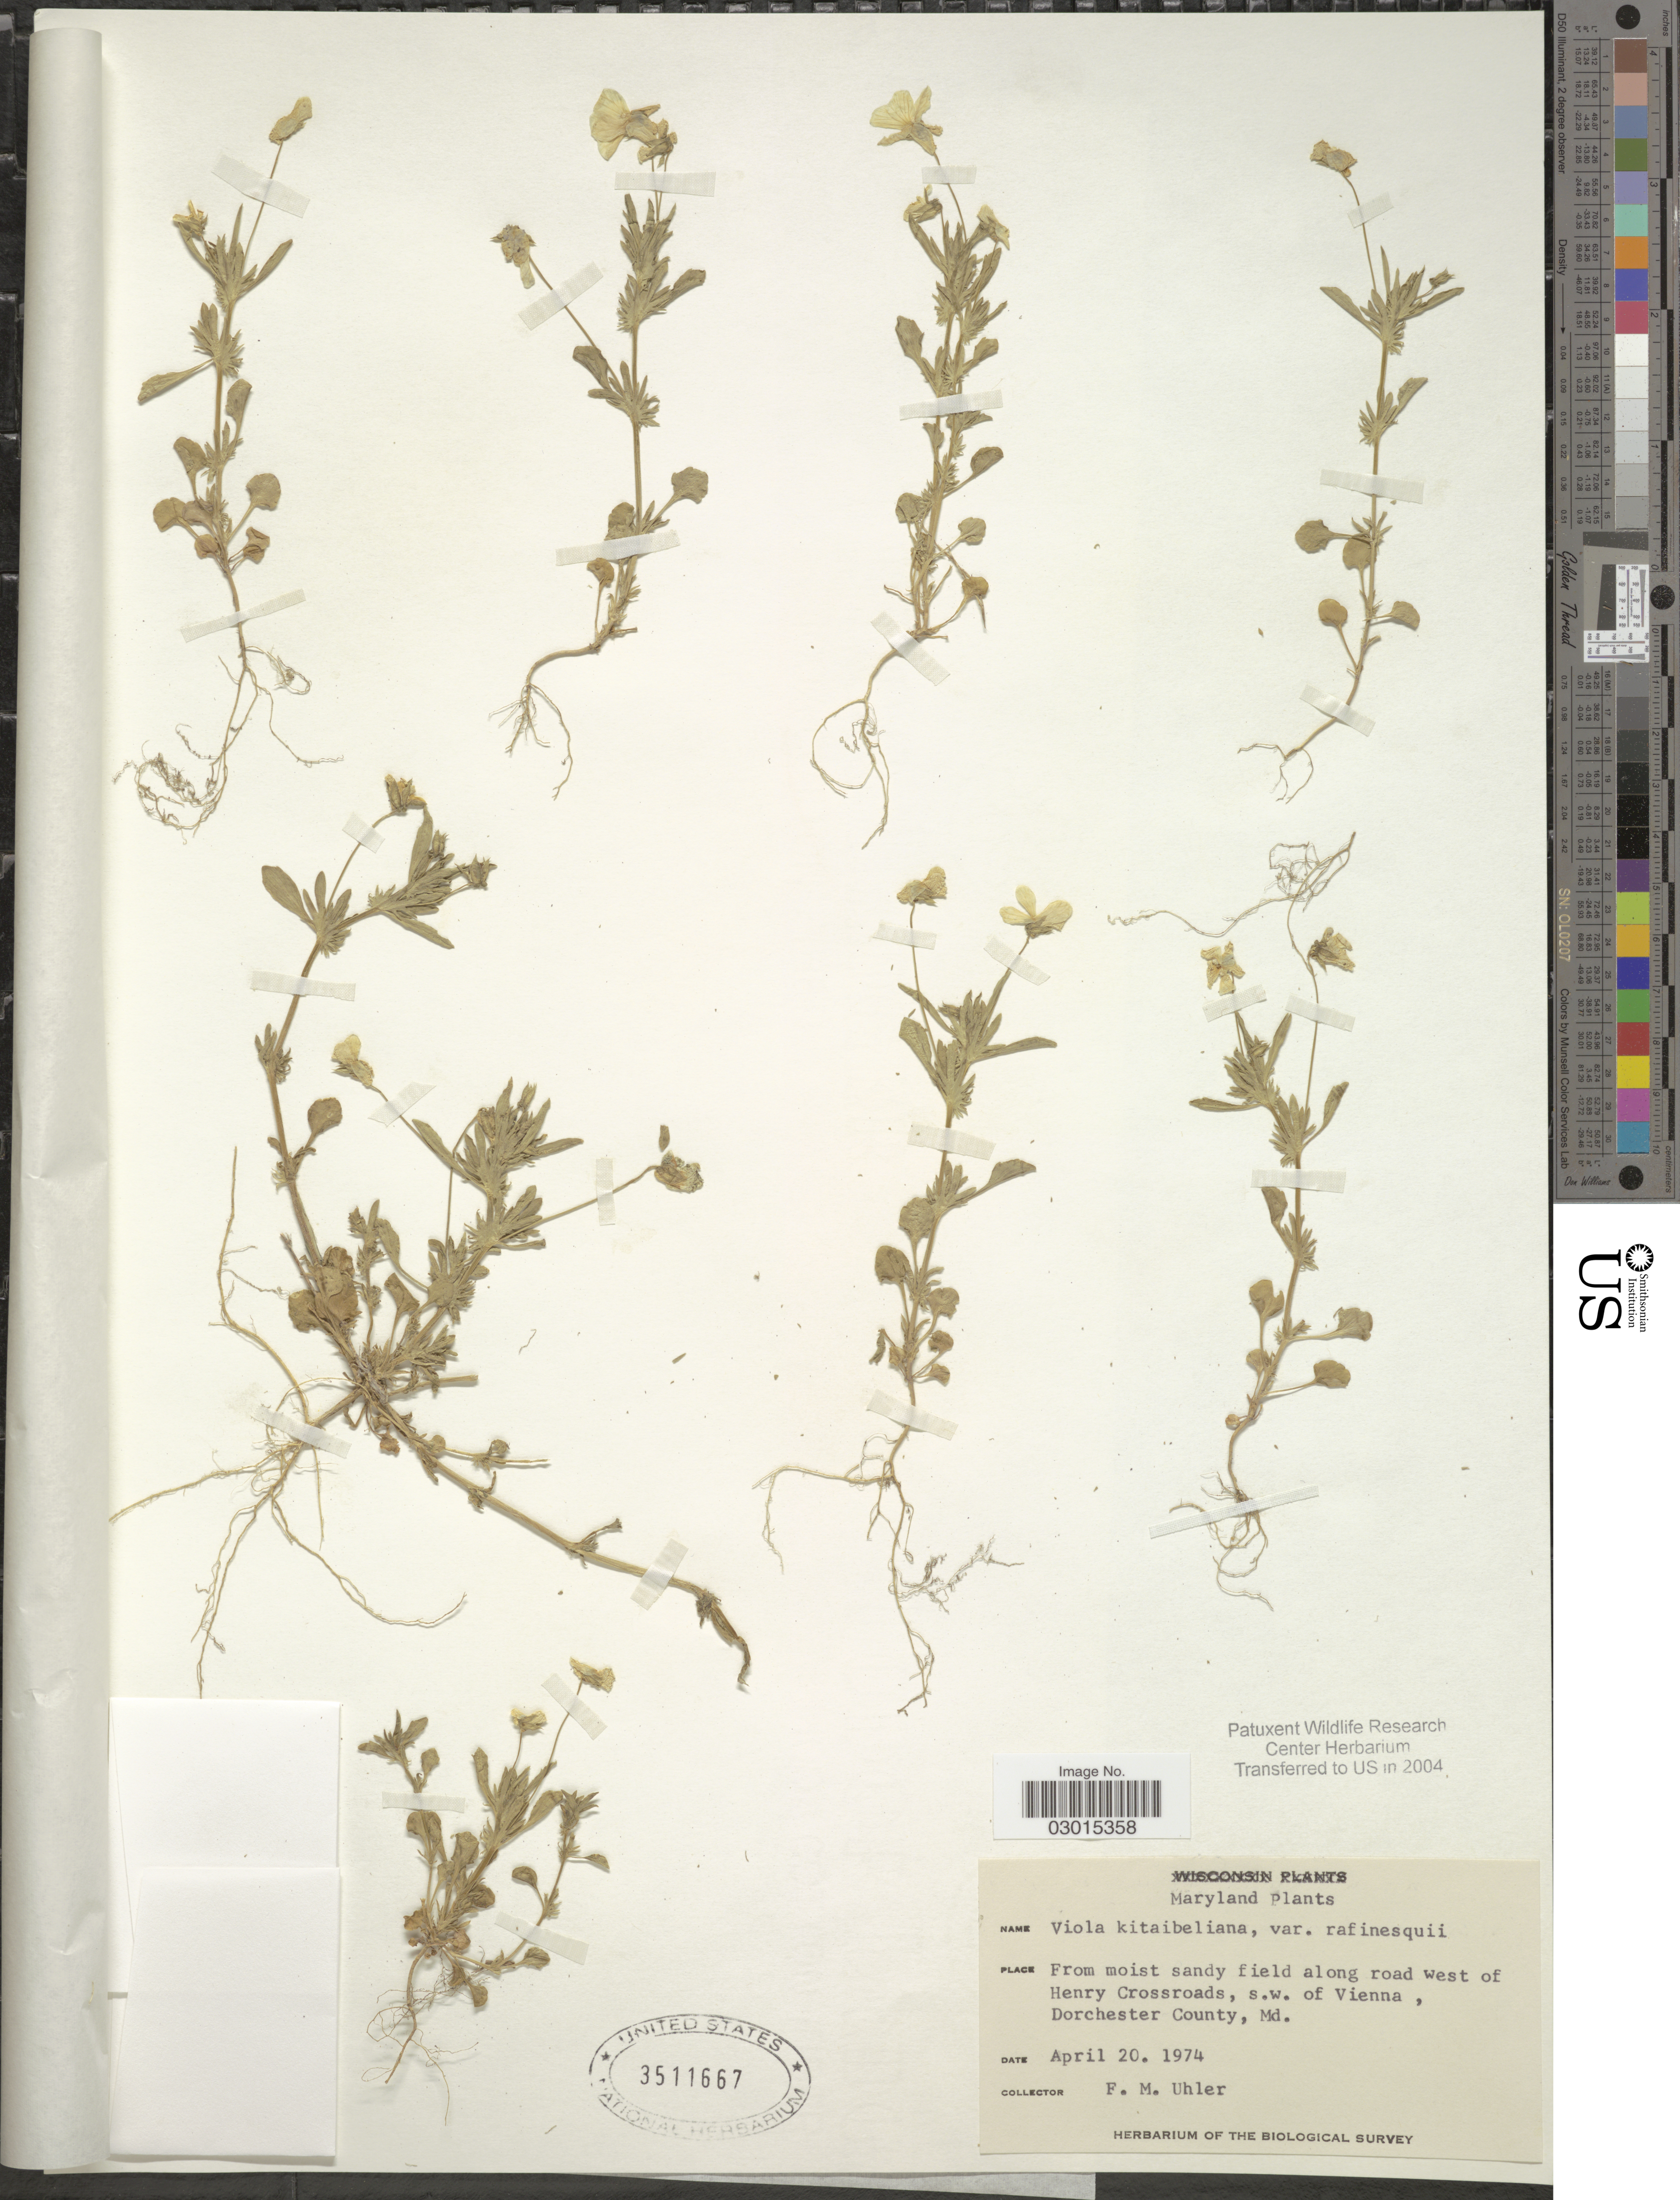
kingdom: Plantae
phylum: Tracheophyta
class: Magnoliopsida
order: Malpighiales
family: Violaceae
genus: Viola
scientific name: Viola kitaibeliana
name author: Schult.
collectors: F. M. Uhler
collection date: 1974-04-20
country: United States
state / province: Maryland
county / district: Dorchester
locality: Along road west of Henry Crossroads, s.w. of Vienna,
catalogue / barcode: US 3511667